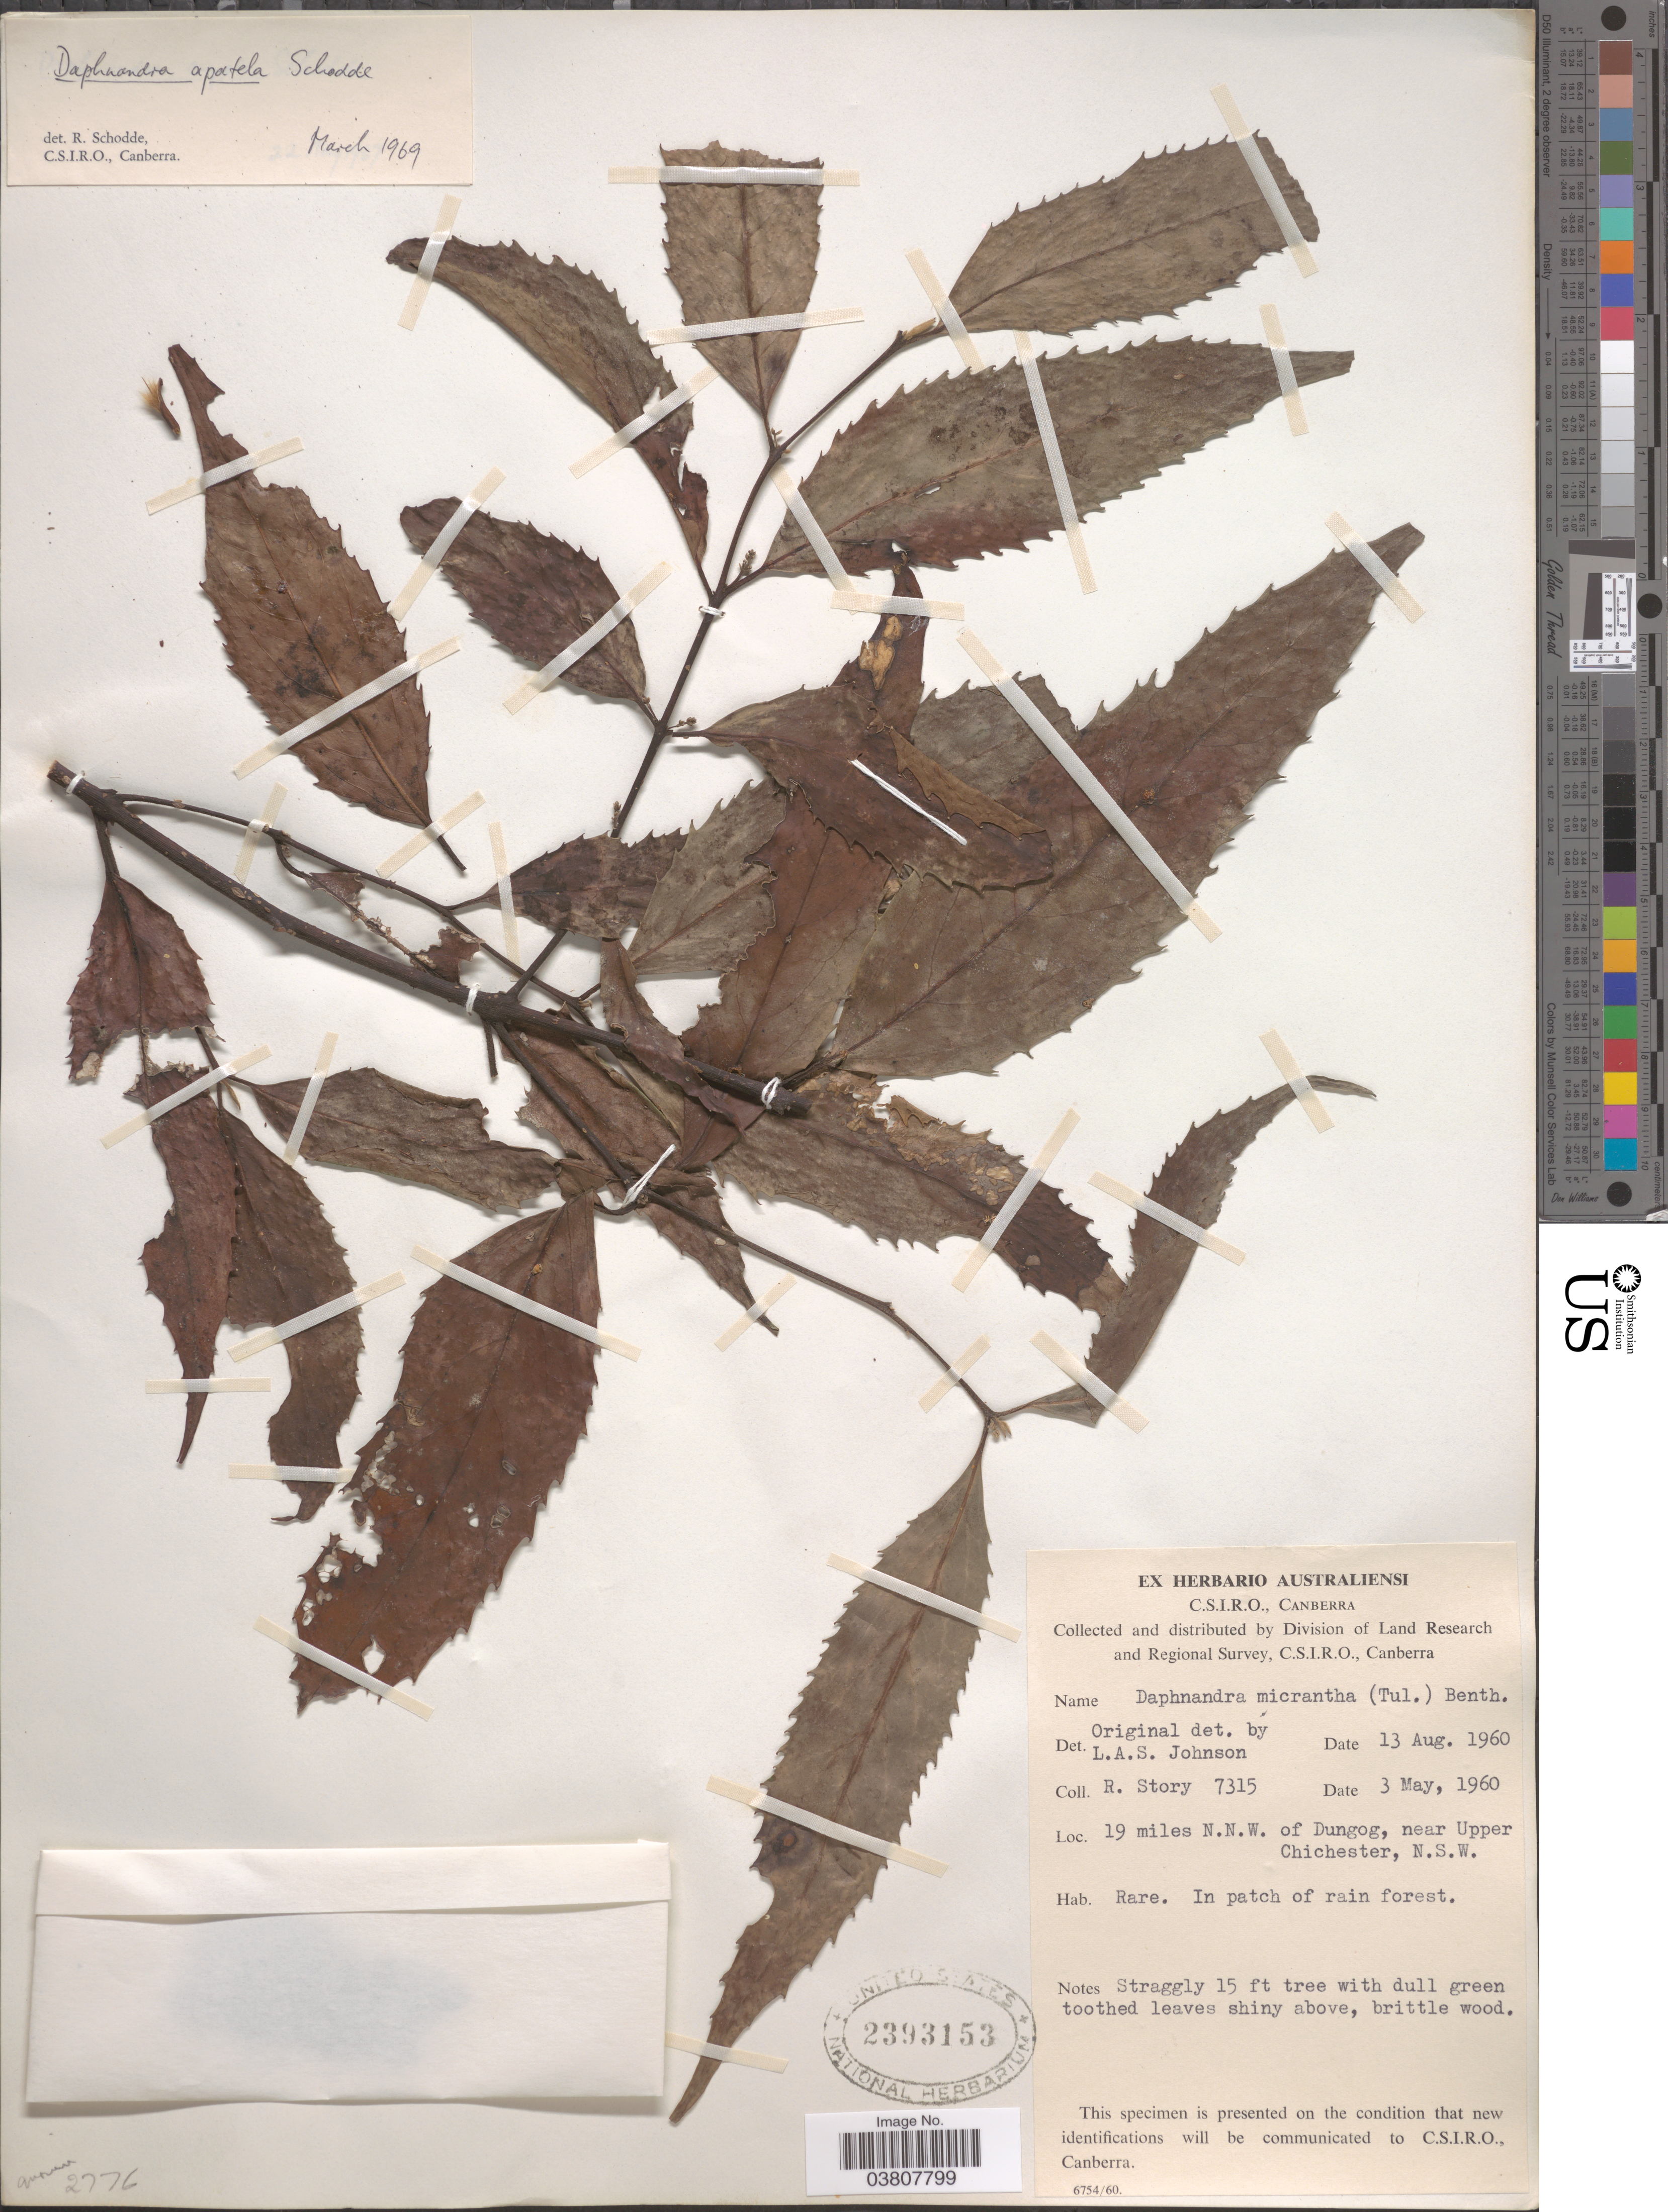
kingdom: Plantae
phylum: Tracheophyta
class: Magnoliopsida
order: Laurales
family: Atherospermataceae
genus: Daphnandra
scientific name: Daphnandra apatela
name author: Schodde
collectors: R. Story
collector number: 7315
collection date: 1960-05-03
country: Australia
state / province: New South Wales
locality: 19 miles N.N.W. of Dungog, near Upper Chichester.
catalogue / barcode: US 2393153